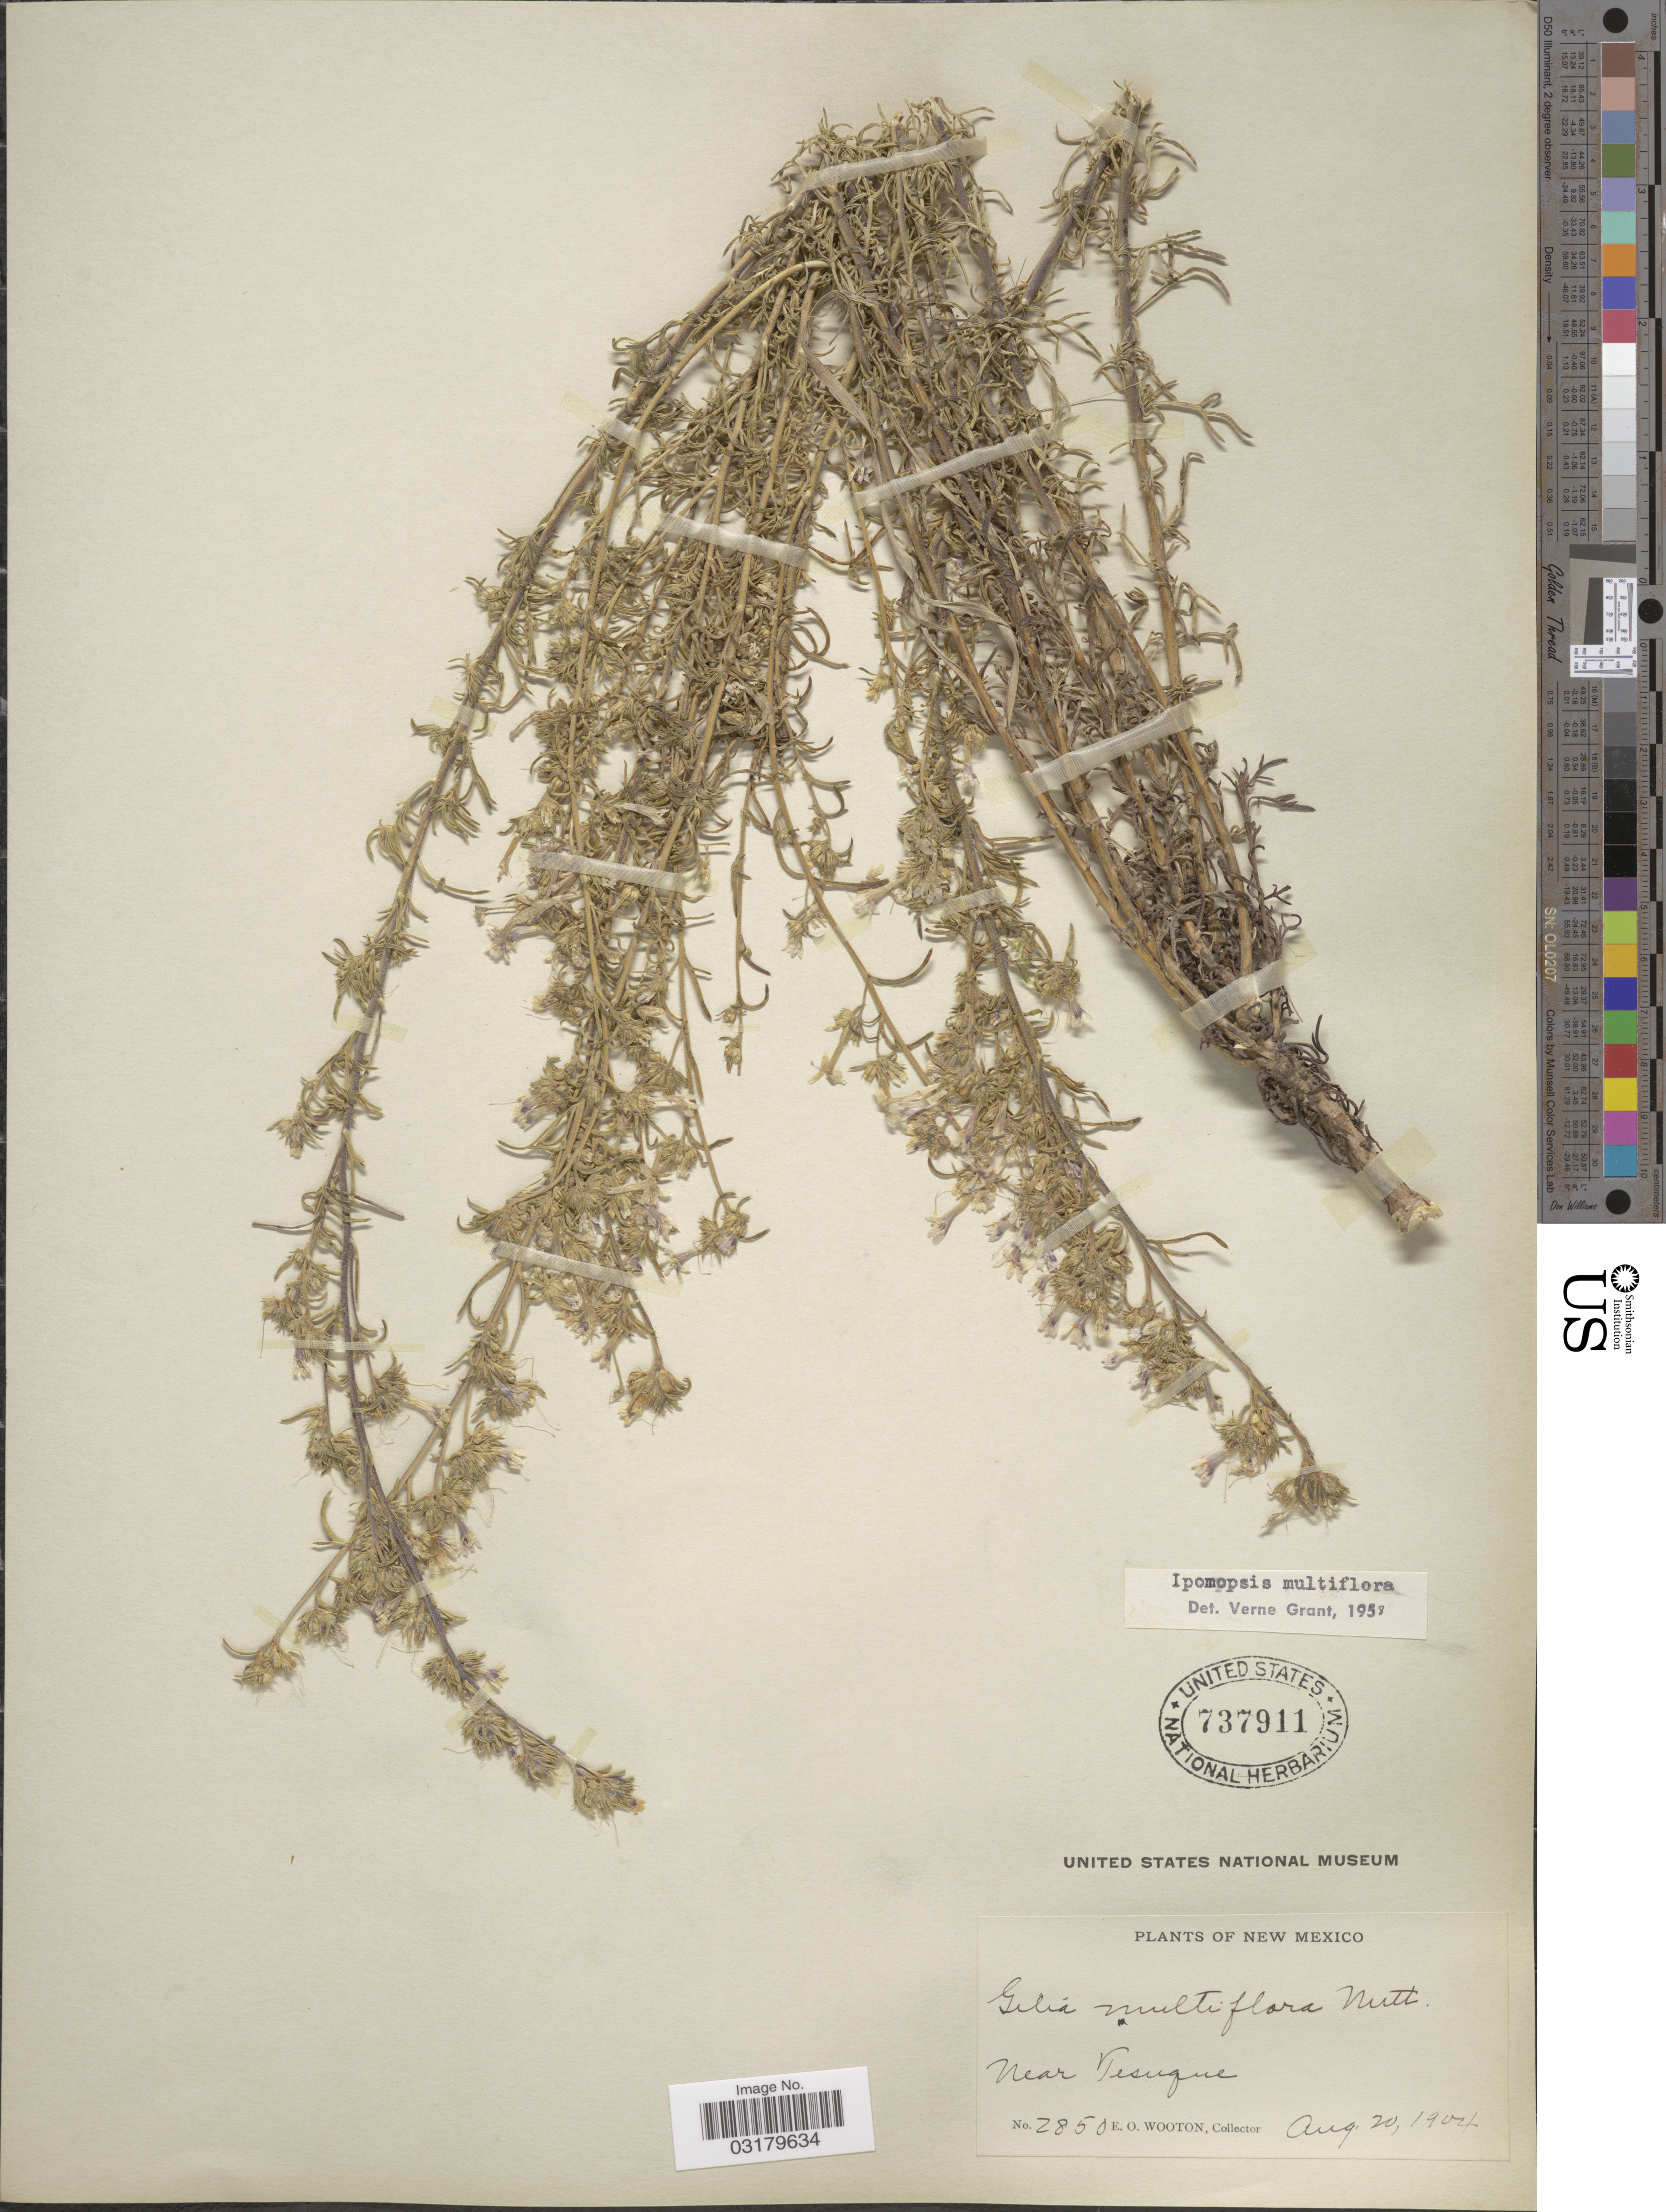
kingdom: Plantae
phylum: Tracheophyta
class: Magnoliopsida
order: Ericales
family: Polemoniaceae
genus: Ipomopsis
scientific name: Ipomopsis multiflora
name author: (Nutt.) V.E. Grant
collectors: E. O. Wooton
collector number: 2850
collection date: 1904-08-20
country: United States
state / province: New Mexico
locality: Near Tesuque.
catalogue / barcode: US 737911